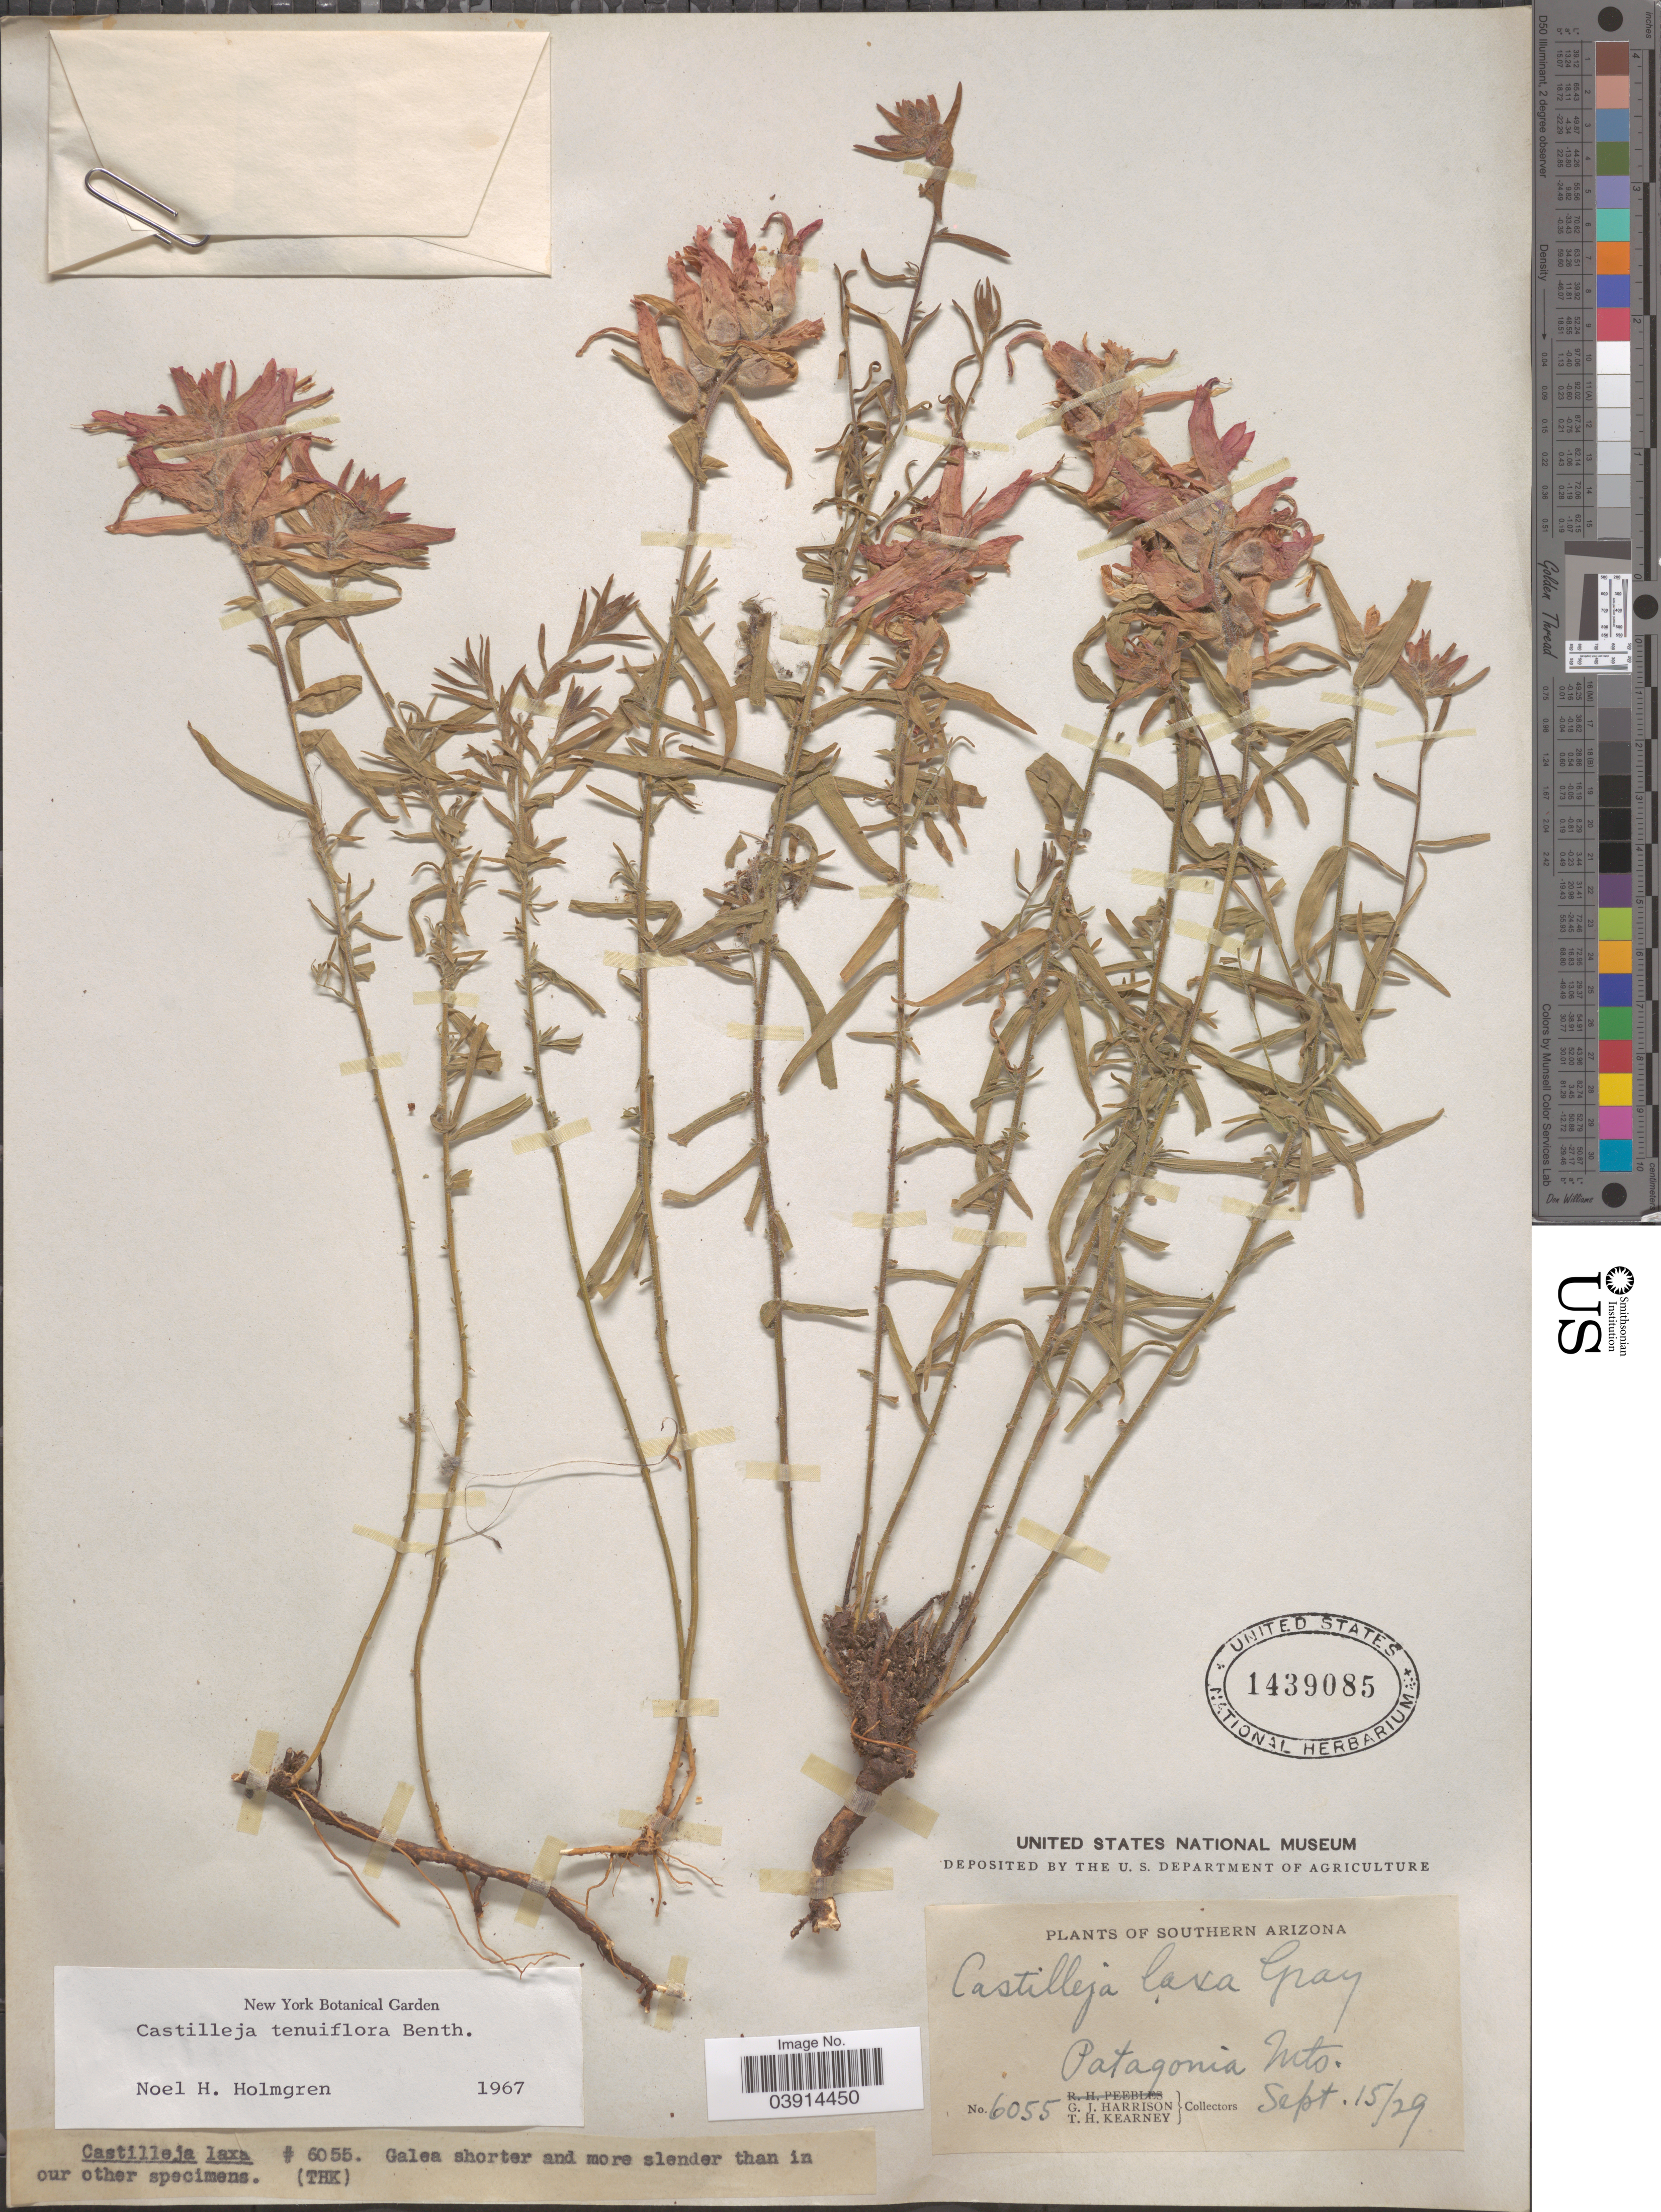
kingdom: Plantae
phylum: Tracheophyta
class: Magnoliopsida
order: Lamiales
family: Orobanchaceae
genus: Castilleja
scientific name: Castilleja tenuiflora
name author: Benth.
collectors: G. J. Harrison & T. H. Kearney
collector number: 6055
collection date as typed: Transcribed d/m/y: 15/9/29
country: United States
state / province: Arizona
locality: Southern Arizona. Patagonia Mts.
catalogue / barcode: US 1439085